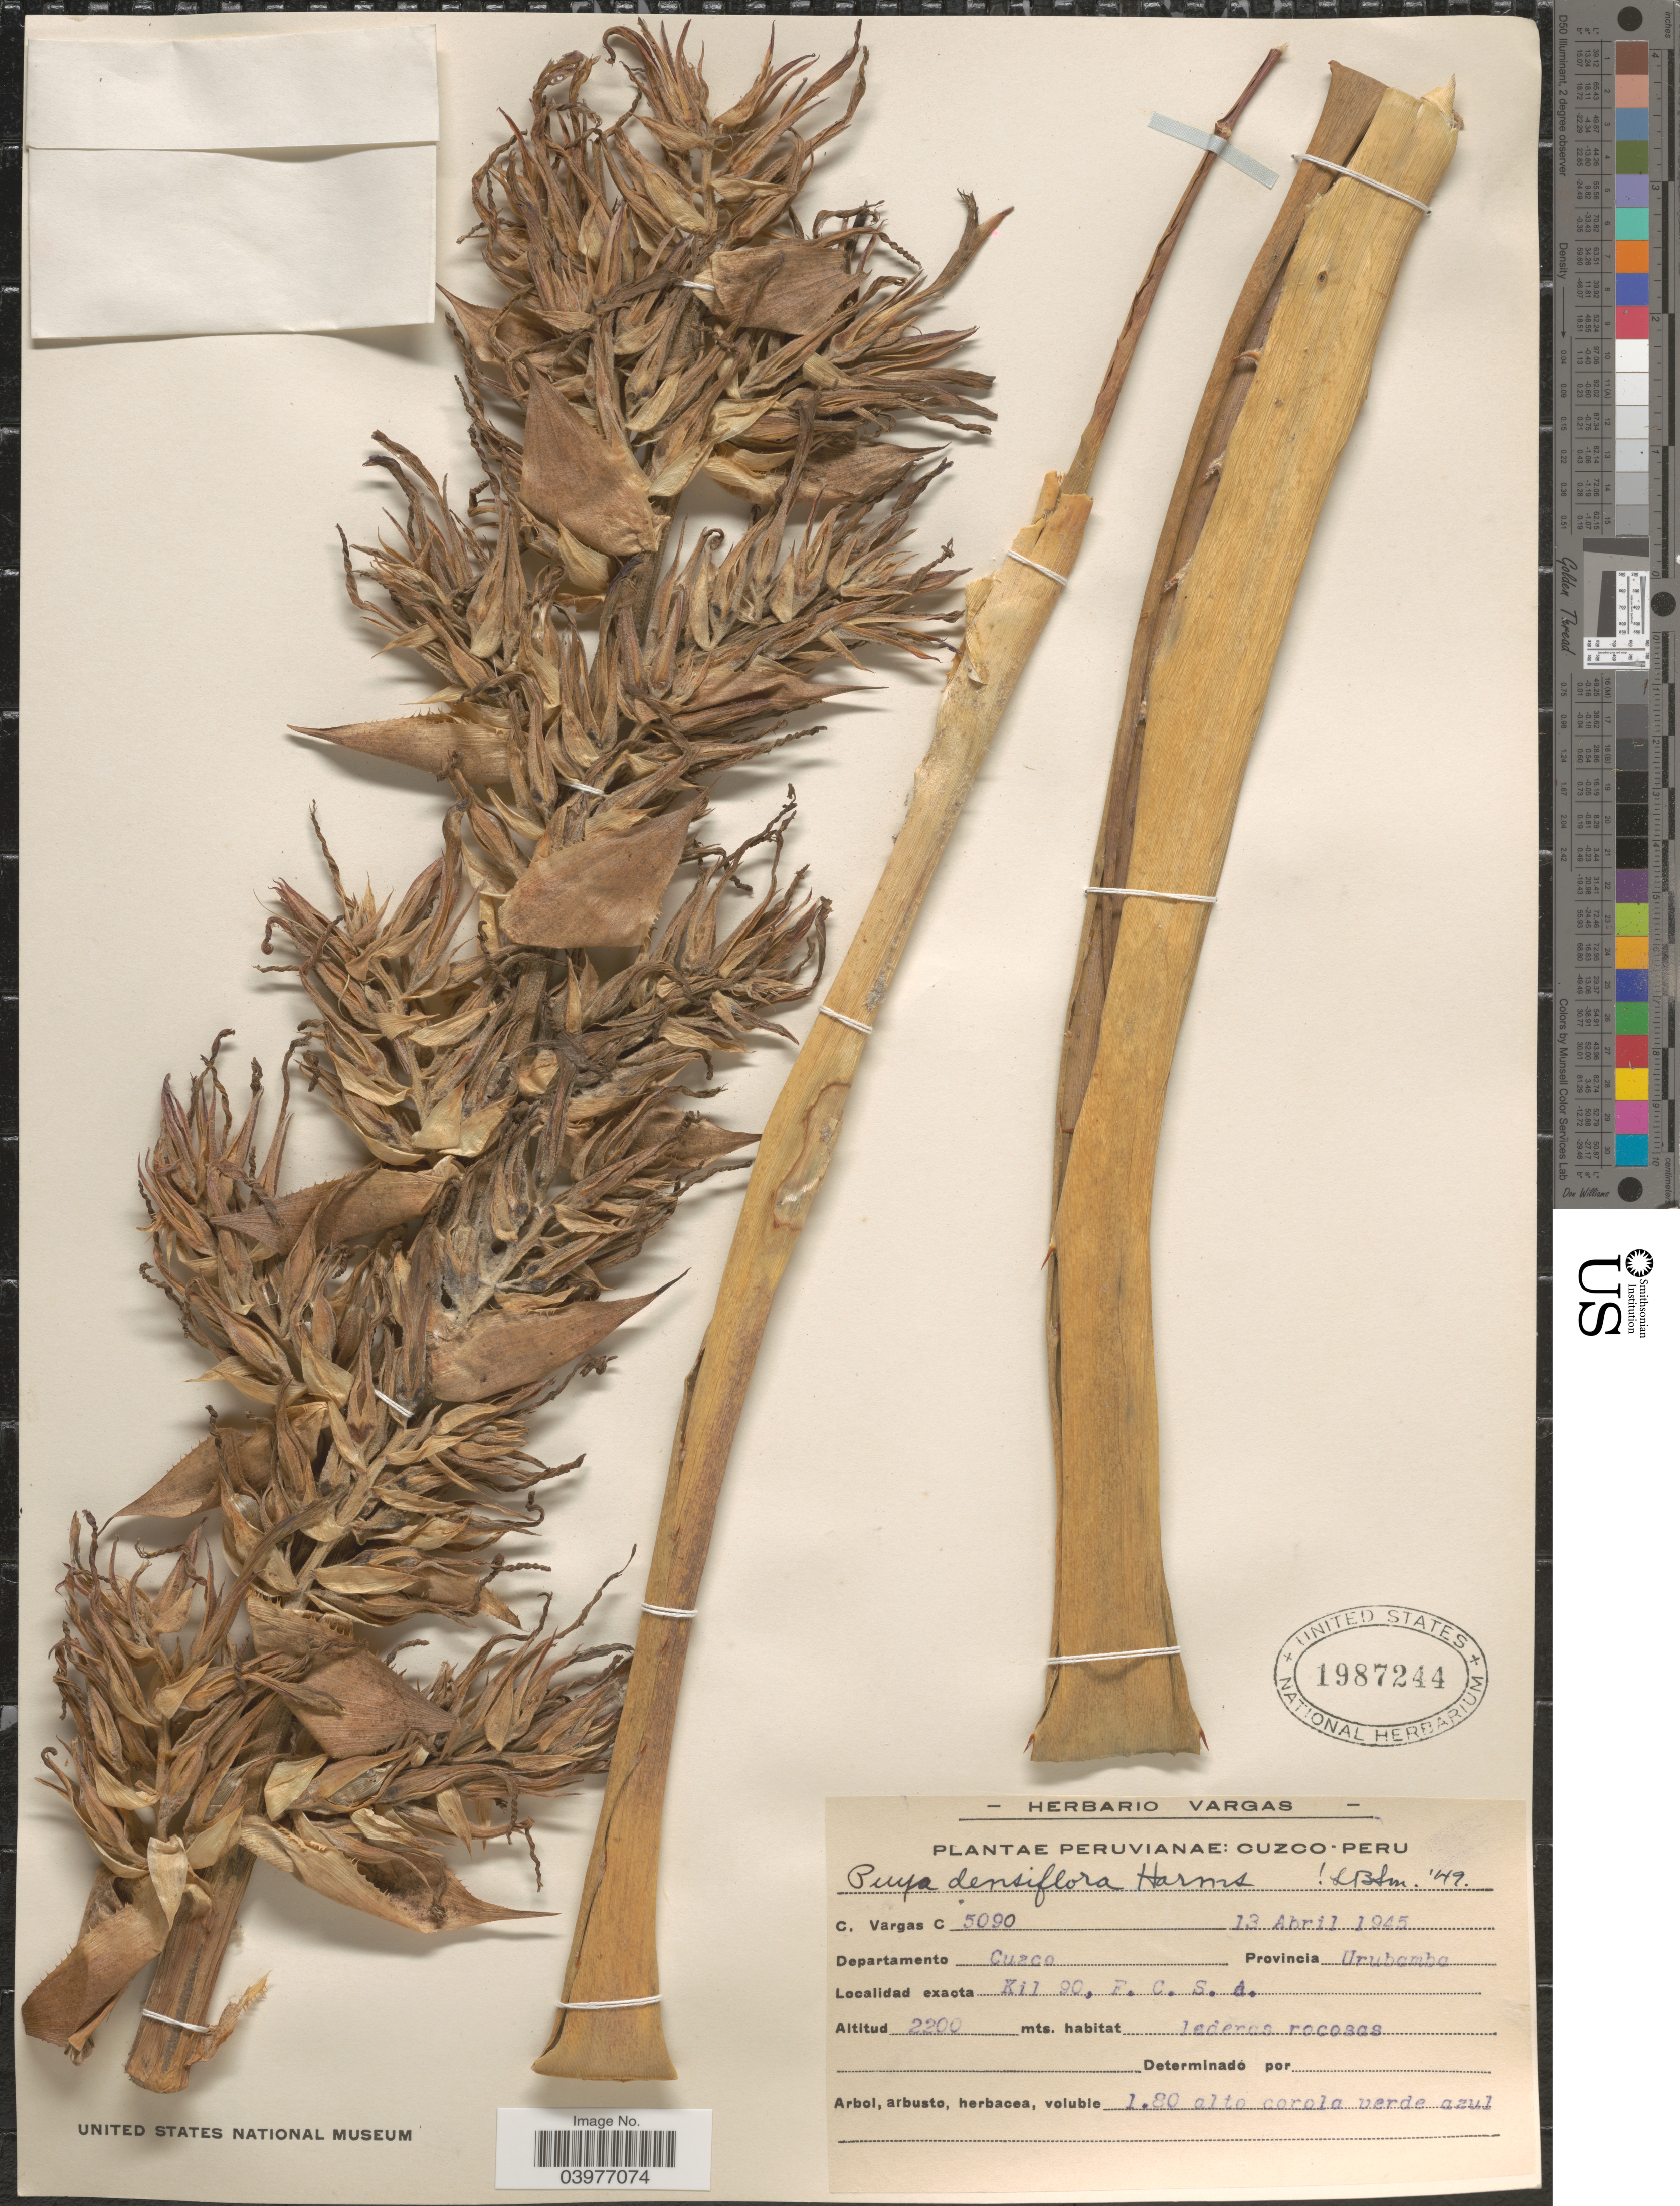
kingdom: Plantae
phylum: Tracheophyta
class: Liliopsida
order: Poales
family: Bromeliaceae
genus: Puya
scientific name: Puya densiflora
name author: Harms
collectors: C. Vargas Calderón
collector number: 5090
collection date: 1945-04-13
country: Peru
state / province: Cusco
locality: Departamento Cusco. Provincia Urubamba. Kil 90, F. C. S. A.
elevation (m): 2200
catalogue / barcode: US 1987244